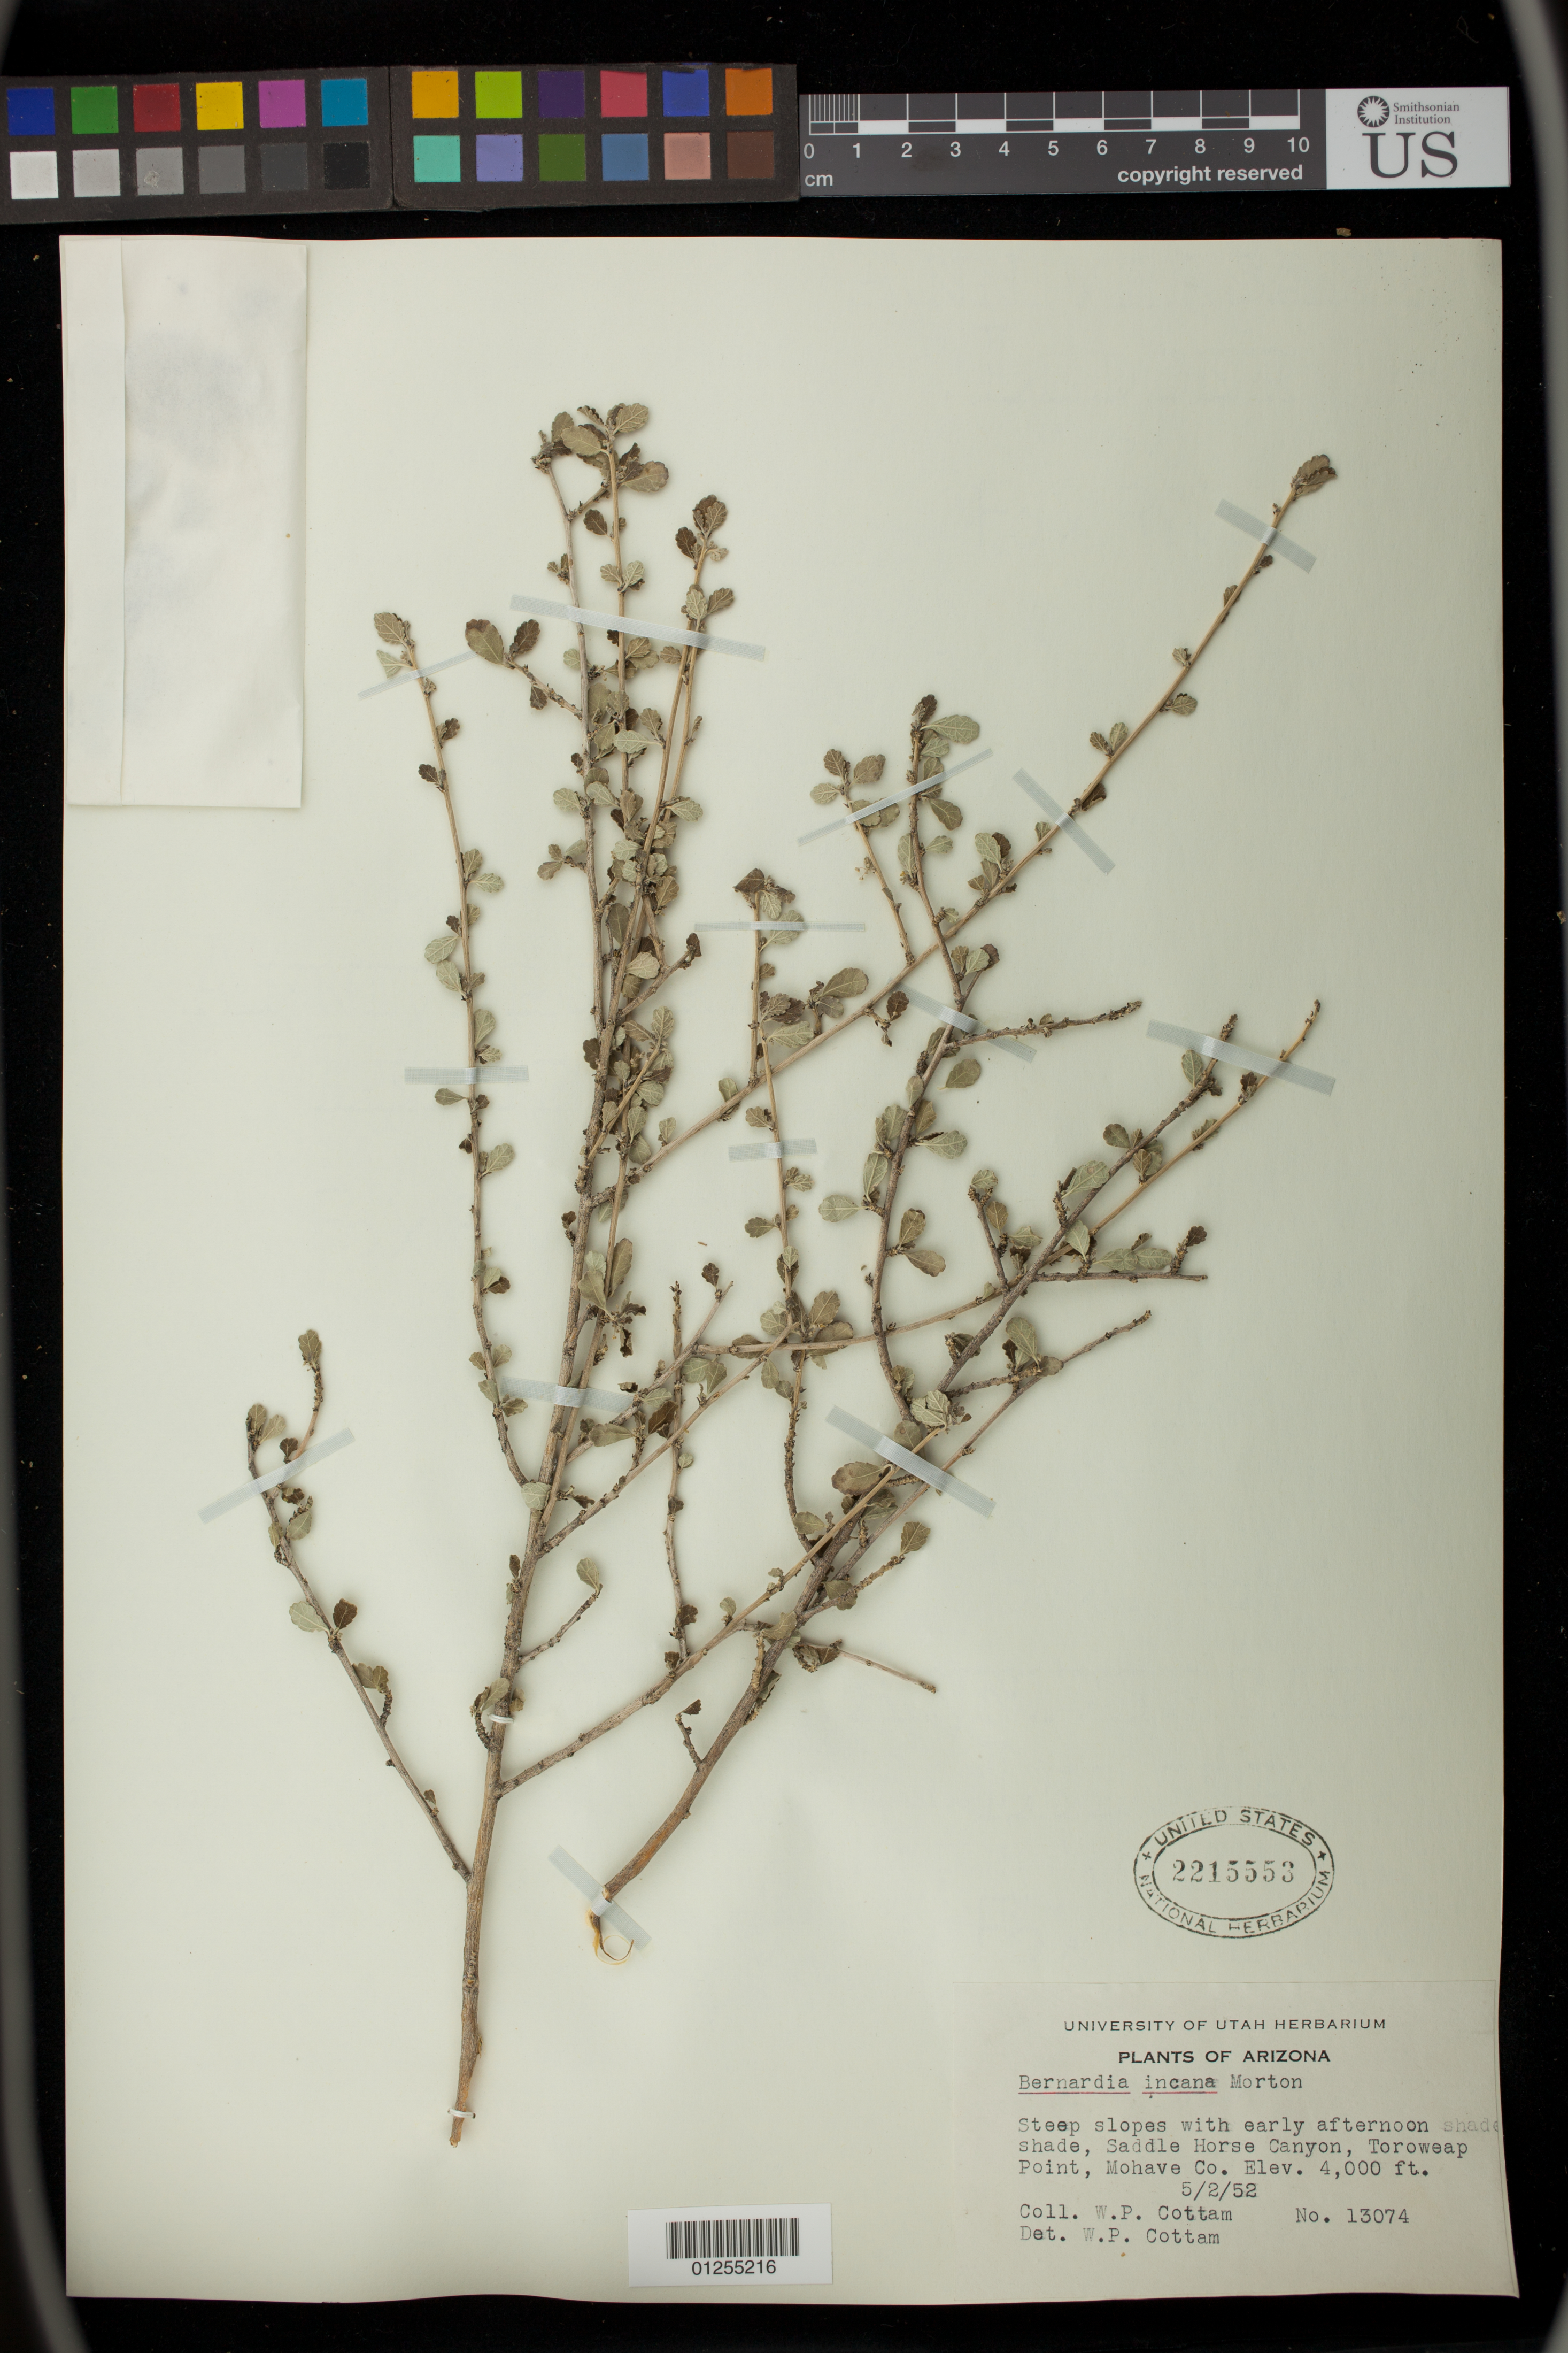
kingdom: Plantae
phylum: Tracheophyta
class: Magnoliopsida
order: Malpighiales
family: Euphorbiaceae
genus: Bernardia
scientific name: Bernardia incana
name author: C.V. Morton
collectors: W. Cottam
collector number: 13074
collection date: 1952-02-05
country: United States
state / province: Arizona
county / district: Mohave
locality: Saddle Horse Canyon, Toroweap Point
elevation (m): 1219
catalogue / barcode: US 2215553